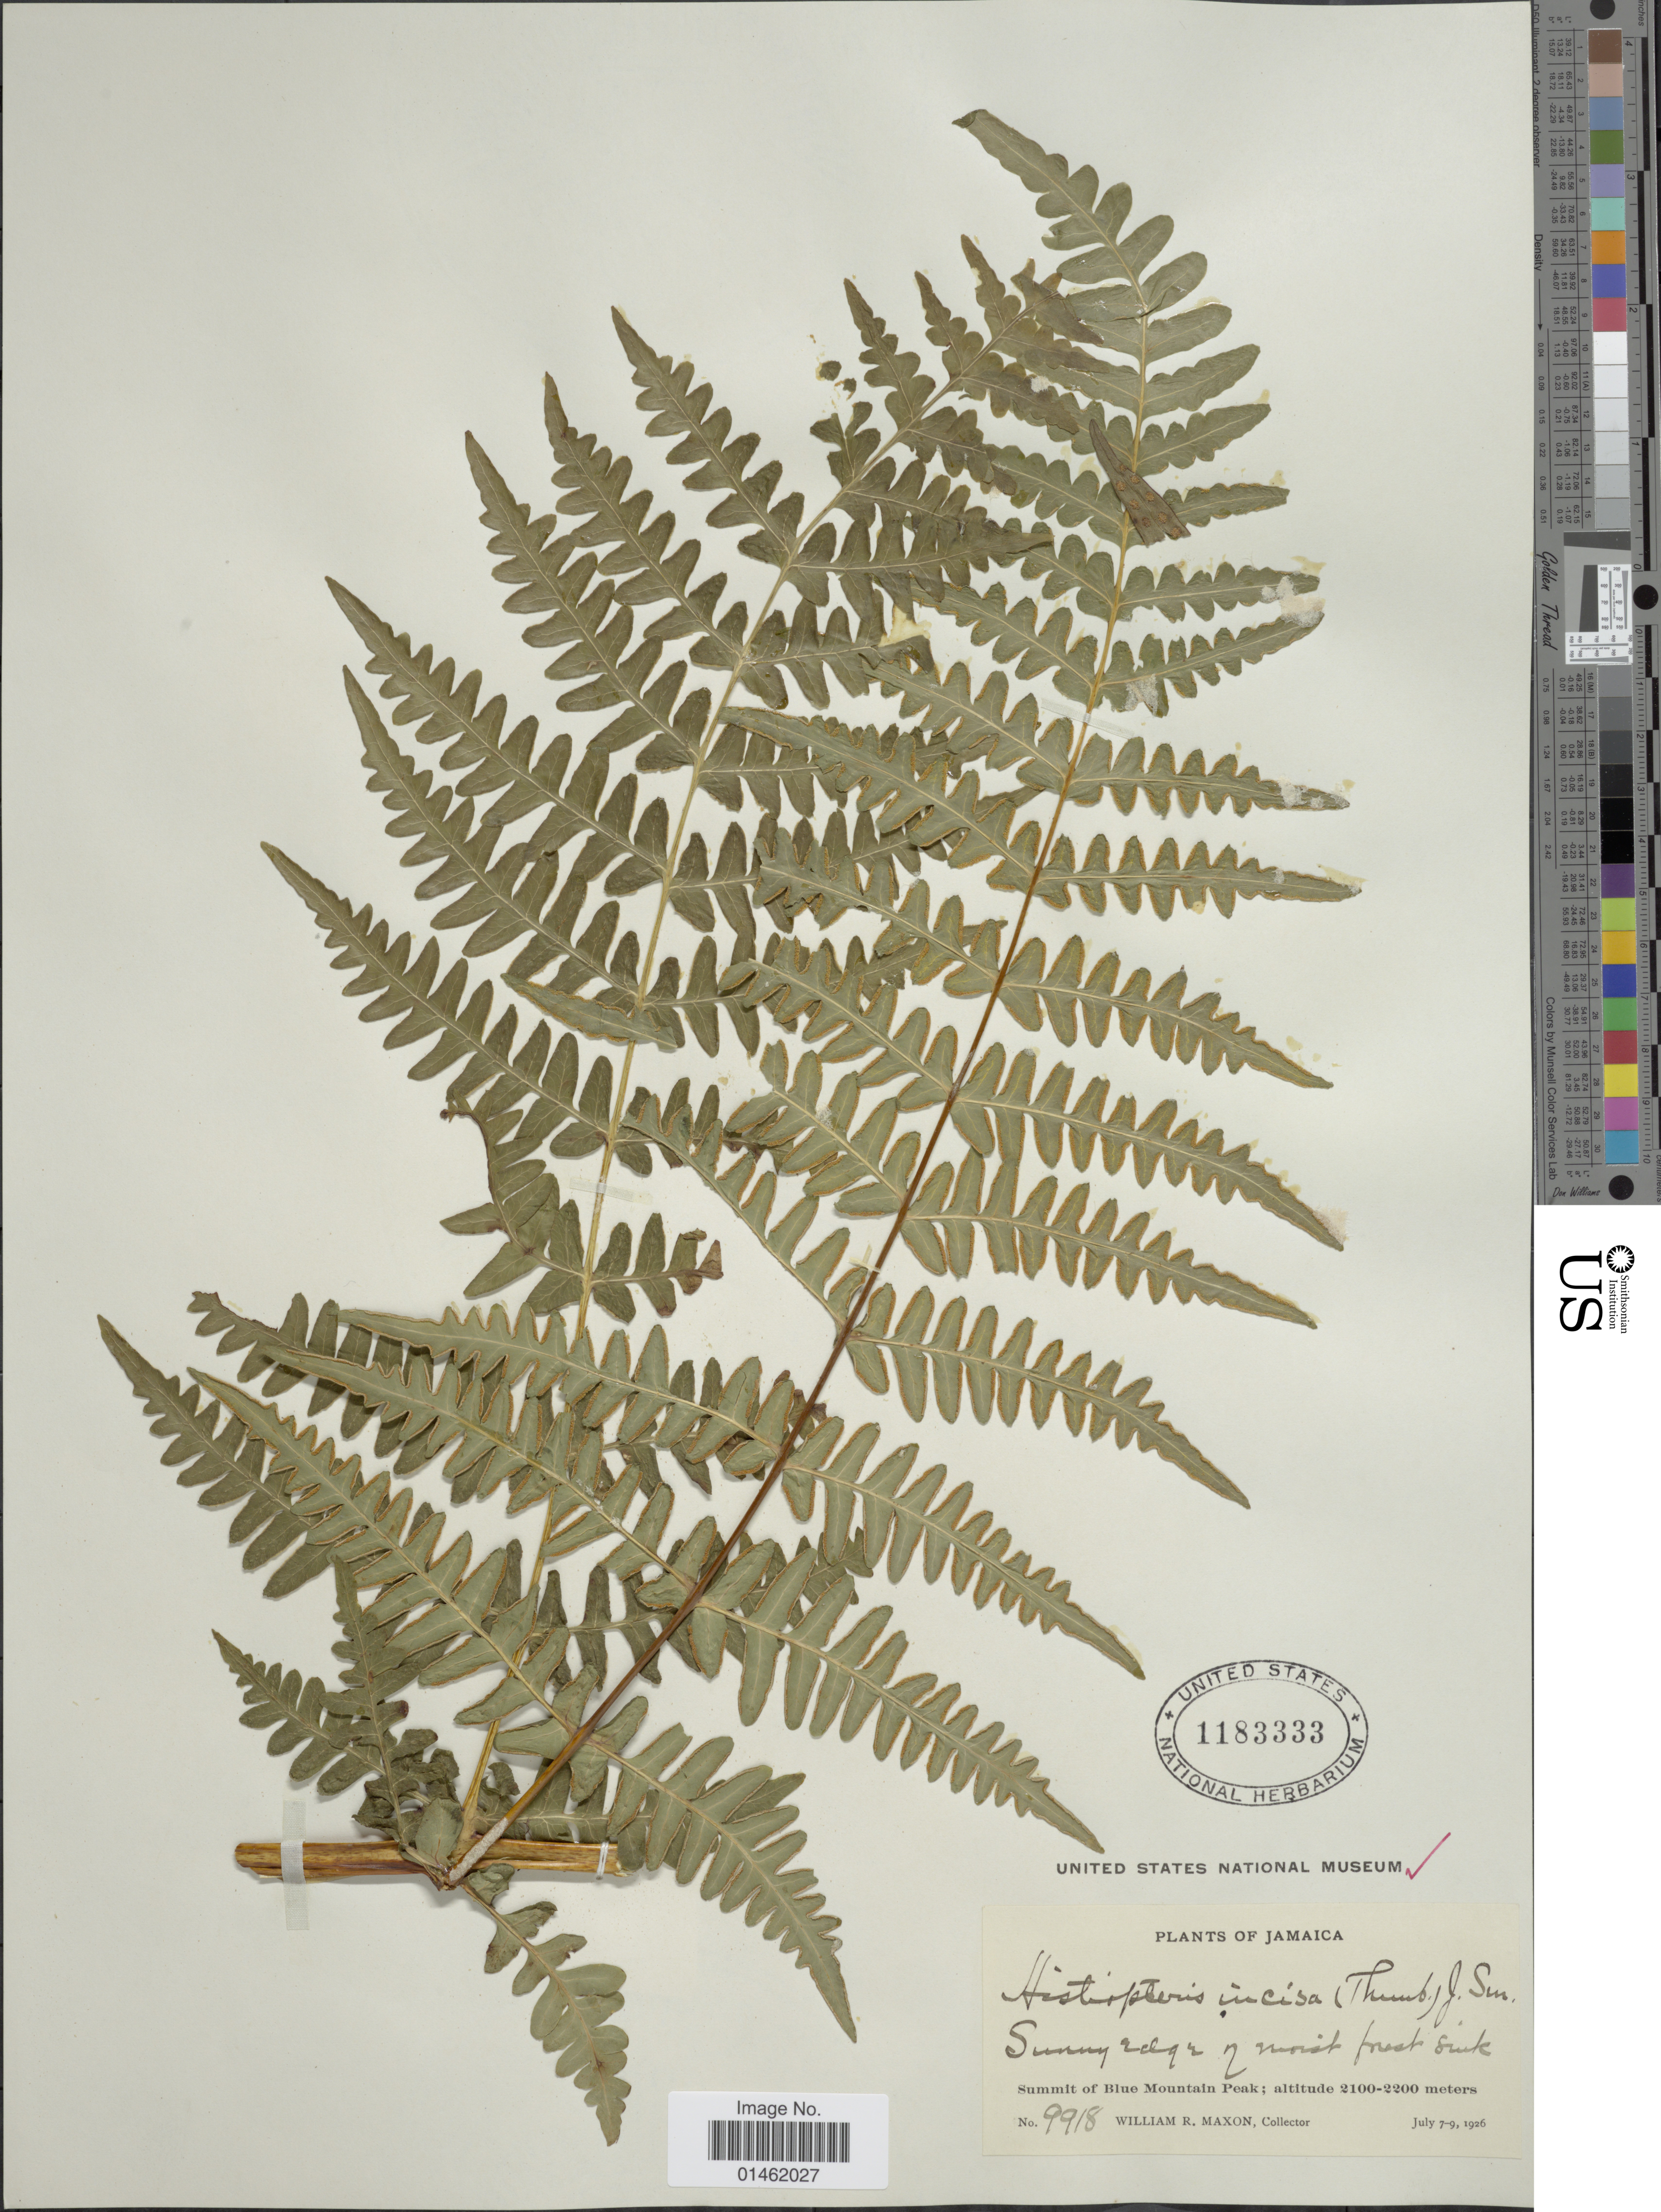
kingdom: Plantae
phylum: Tracheophyta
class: Polypodiopsida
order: Polypodiales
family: Dennstaedtiaceae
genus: Histiopteris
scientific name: Histiopteris incisa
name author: (Thunb.) J. Sm.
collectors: W. R. Maxon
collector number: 9918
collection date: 1926-07-07/1926-07-09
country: Jamaica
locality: Summit of Blue Mountains Peak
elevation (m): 2100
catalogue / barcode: US 1183333